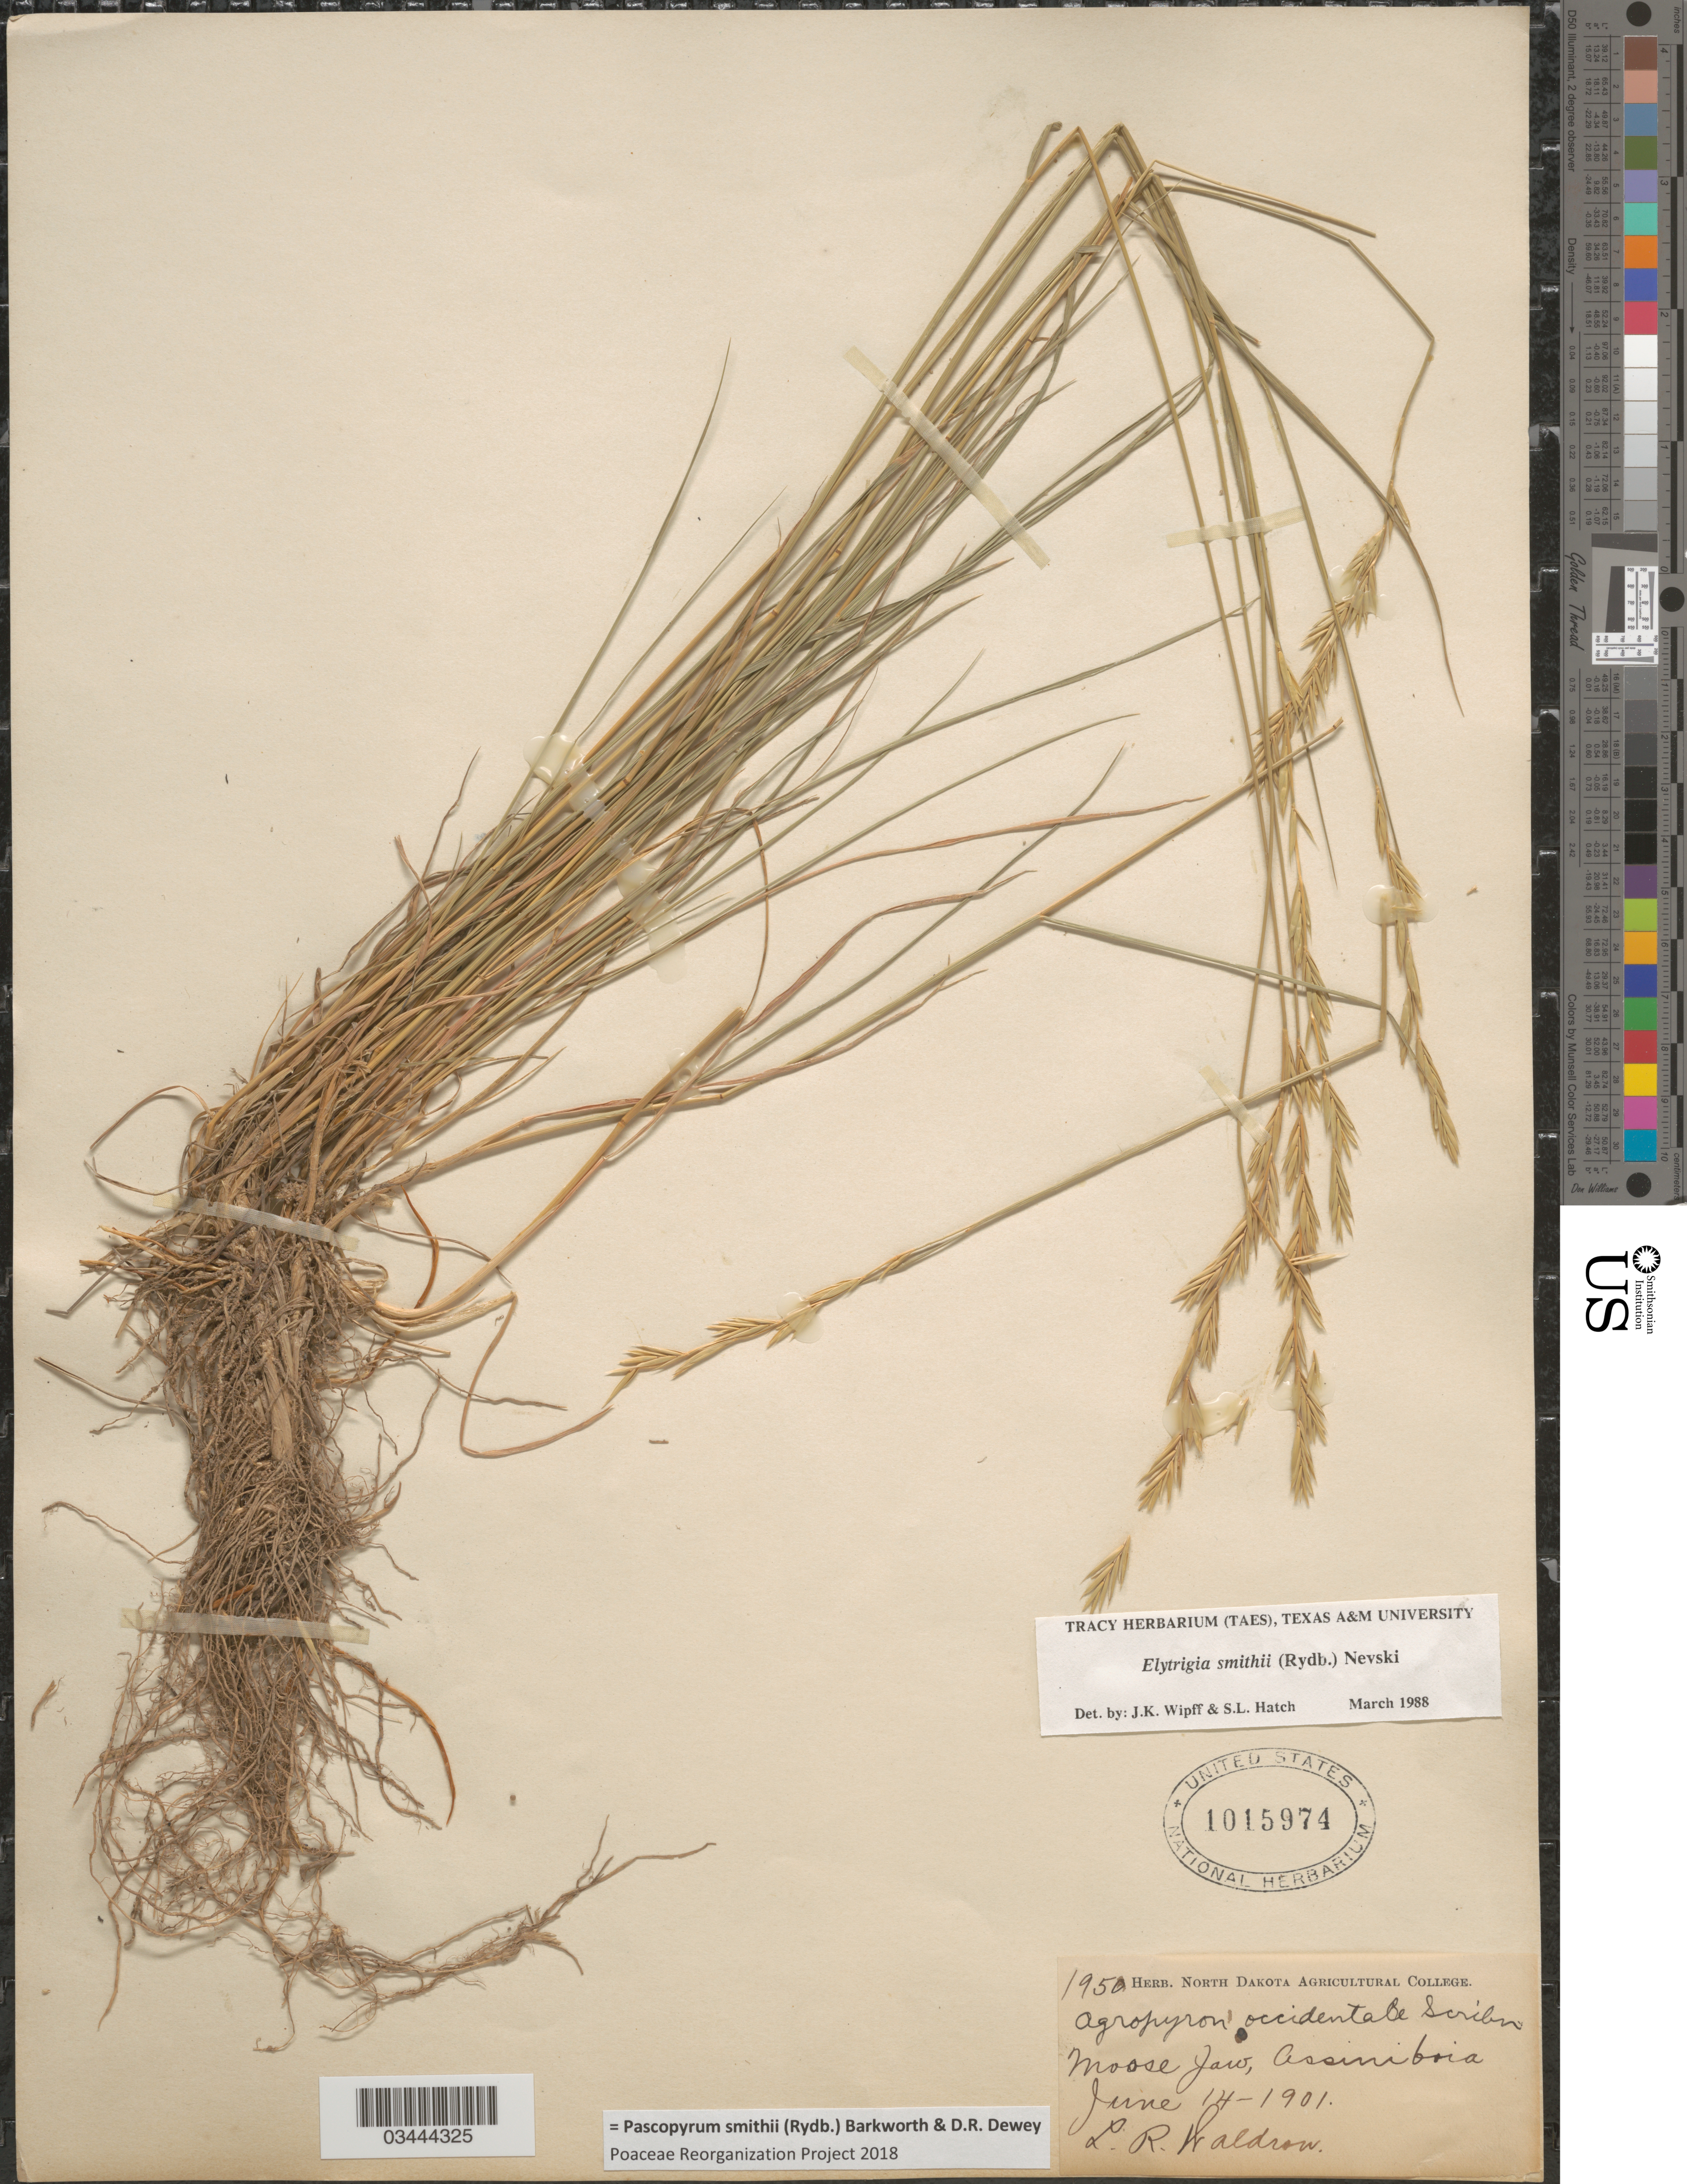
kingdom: Plantae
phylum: Tracheophyta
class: Liliopsida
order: Poales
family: Poaceae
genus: Pascopyrum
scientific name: Pascopyrum smithii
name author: (Rydb.) Barkworth & Dewey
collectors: L. Waldron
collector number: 1950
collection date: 1901-06-14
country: Canada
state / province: Saskatchewan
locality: Moose Jaw, Assiniboia.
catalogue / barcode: US 1015974